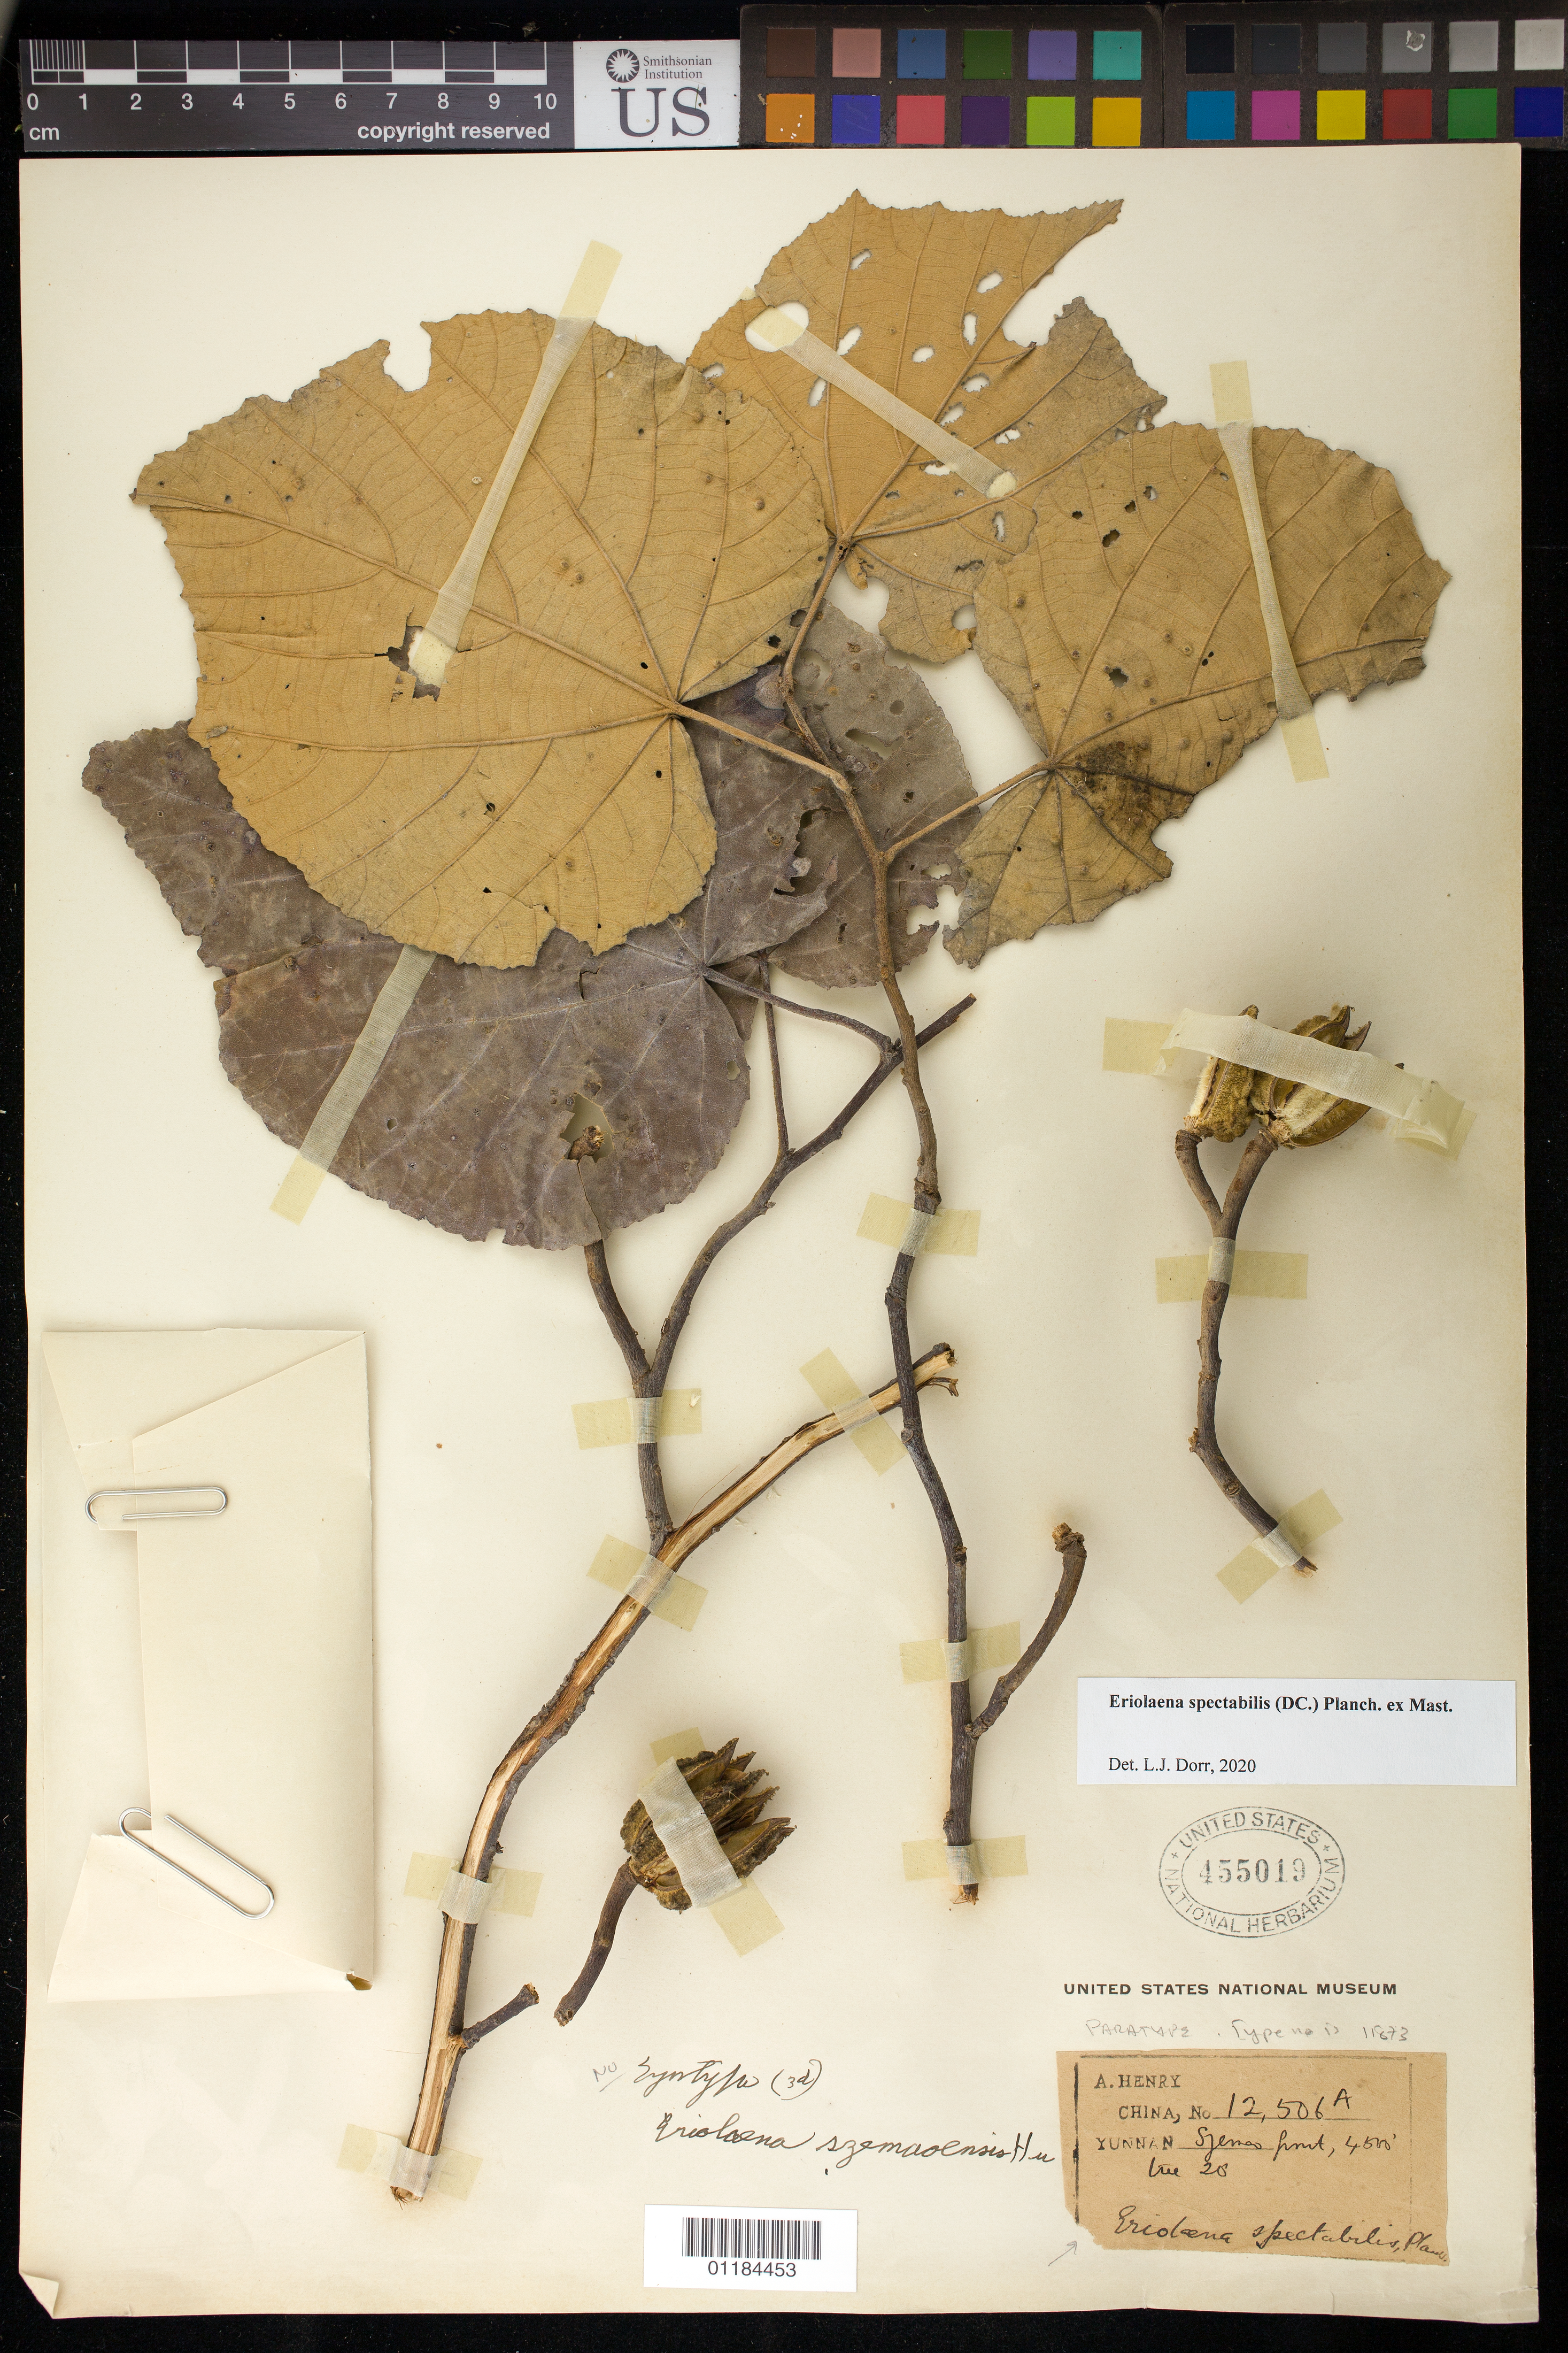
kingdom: Plantae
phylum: Tracheophyta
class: Magnoliopsida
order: Malvales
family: Malvaceae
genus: Eriolaena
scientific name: Eriolaena spectabilis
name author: (DC.) Planch. ex Mast.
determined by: Dorr, L. J., (BOT), Smithsonian Institution - National Museum of Natural History (UNITED STATES)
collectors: A. Henry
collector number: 12506B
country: China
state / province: Yunnan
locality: Szemao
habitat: forest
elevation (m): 1372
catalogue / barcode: US 455019